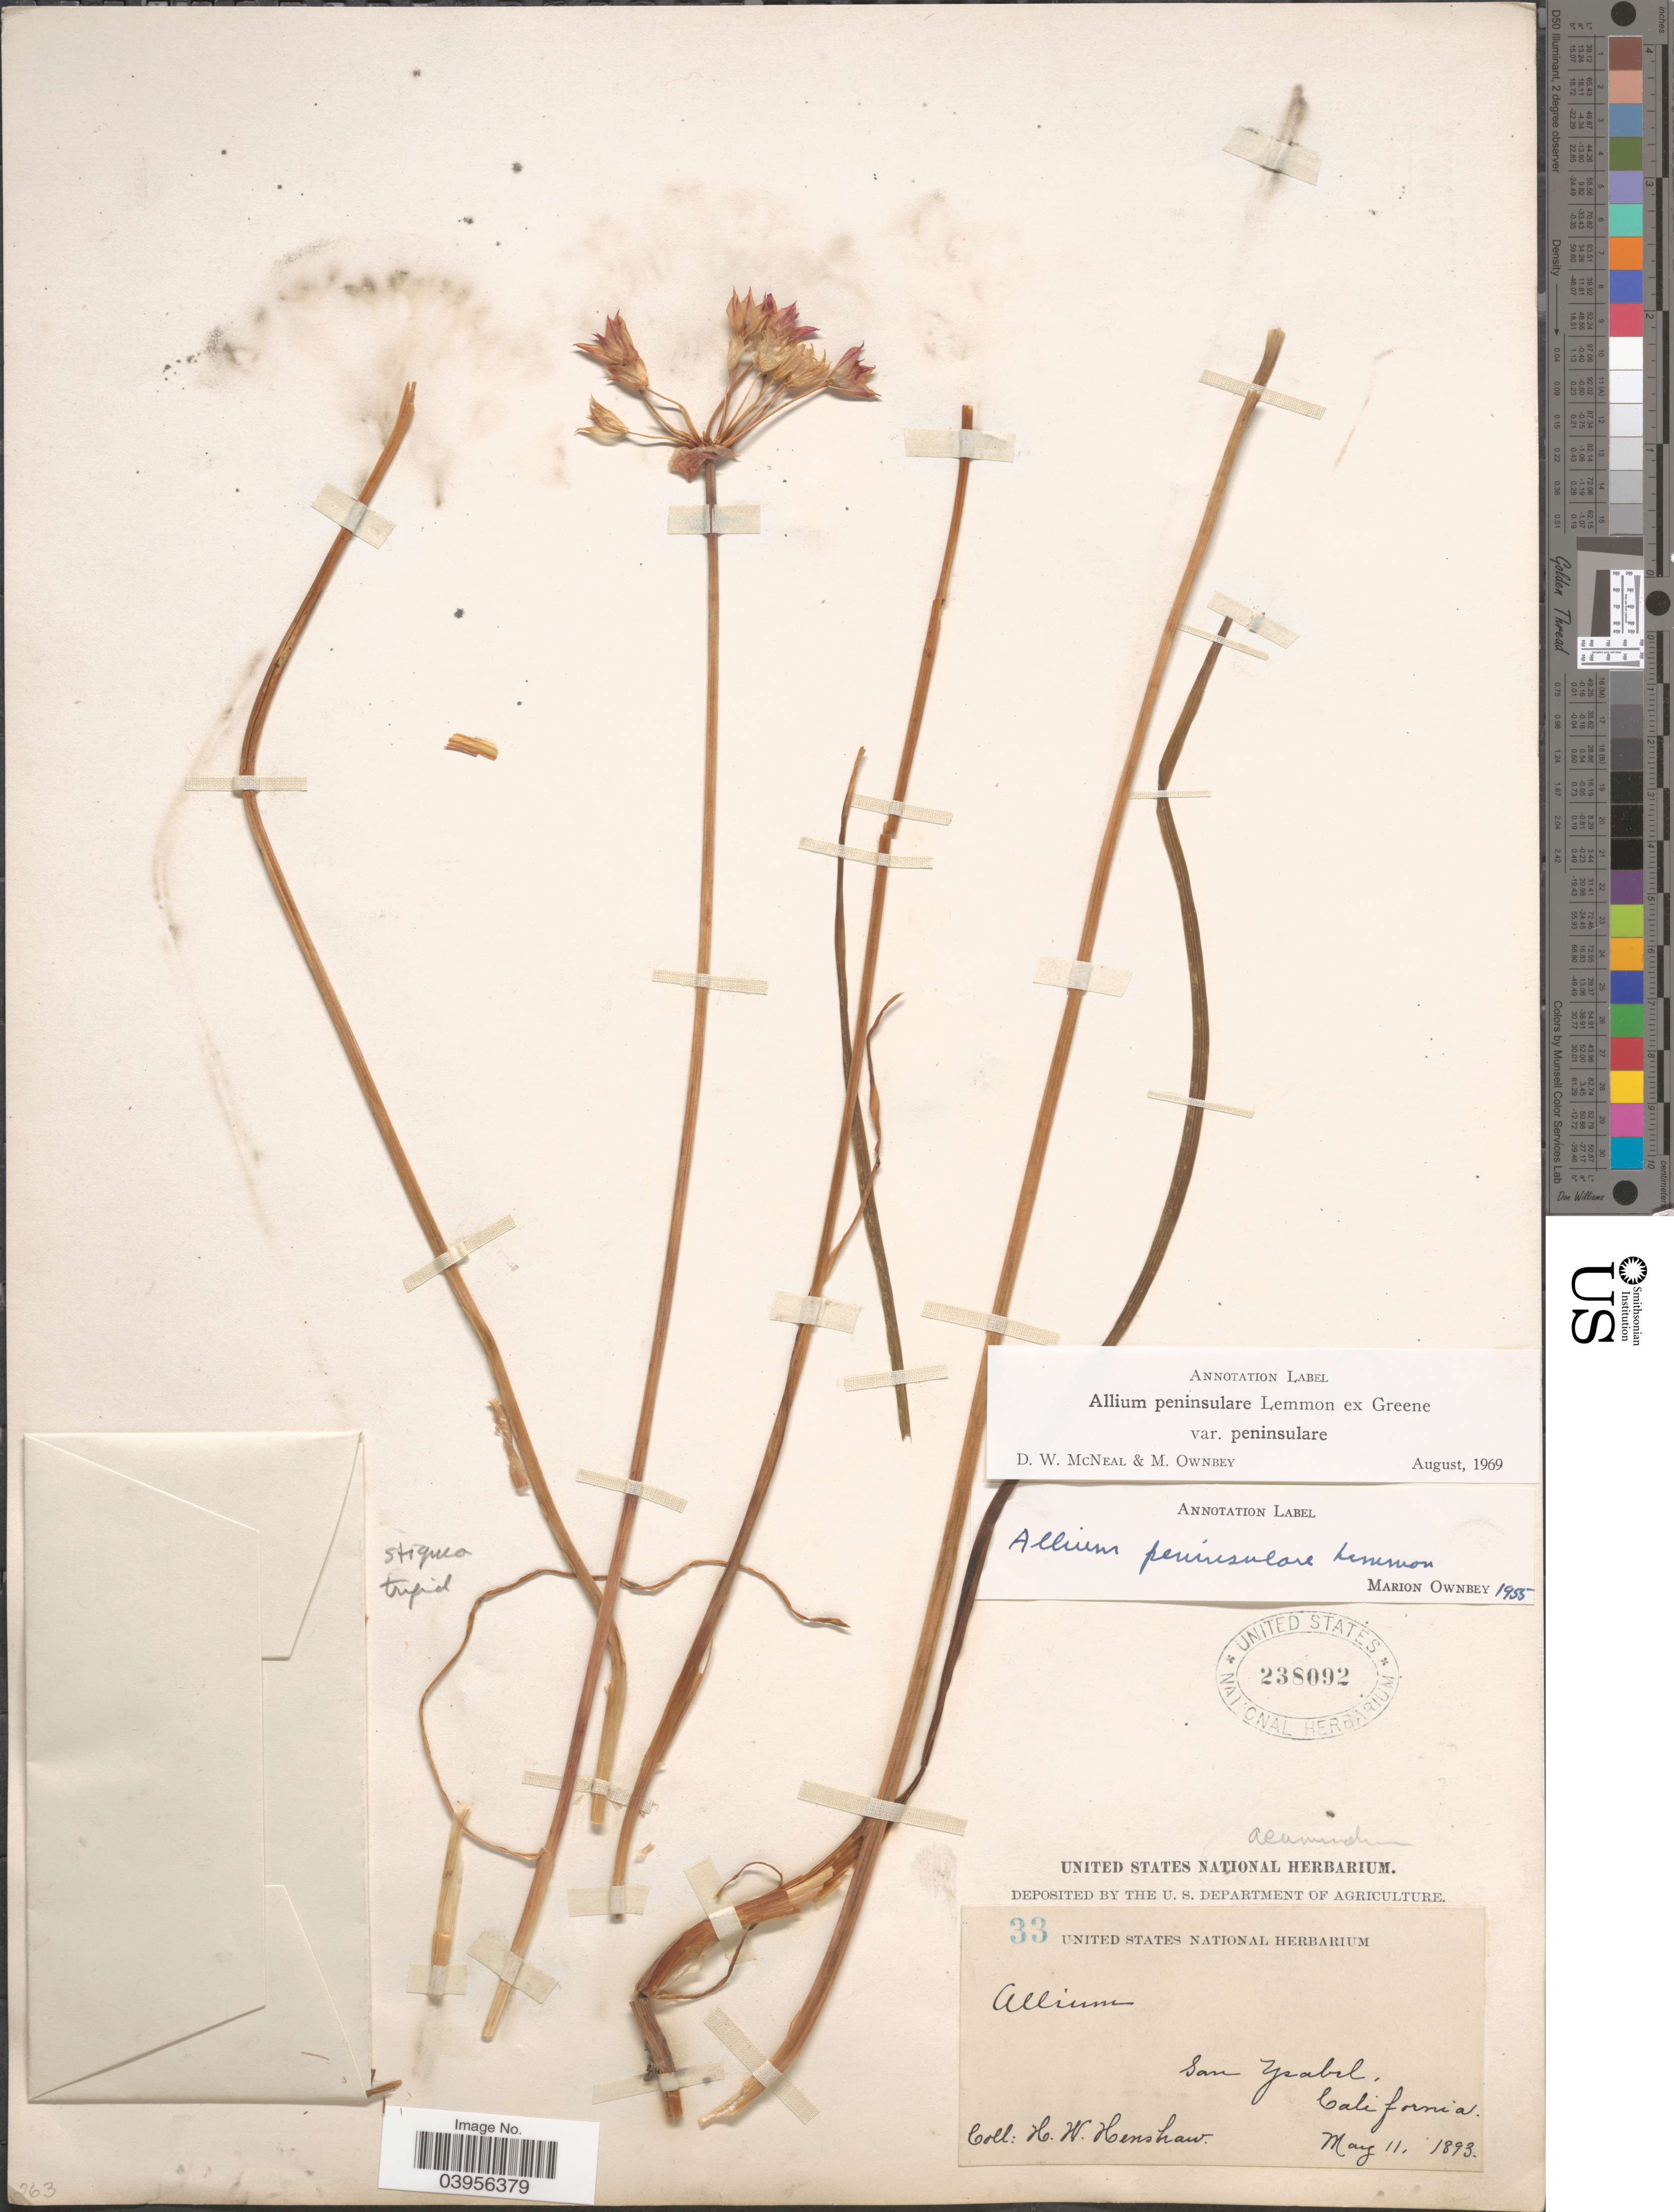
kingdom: Plantae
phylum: Tracheophyta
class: Liliopsida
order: Asparagales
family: Amaryllidaceae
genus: Allium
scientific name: Allium peninsulare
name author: Lemmon ex Greene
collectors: H. Henshaw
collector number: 33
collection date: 1893-05-11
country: United States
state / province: California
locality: San Ysabel.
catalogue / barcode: US 238092